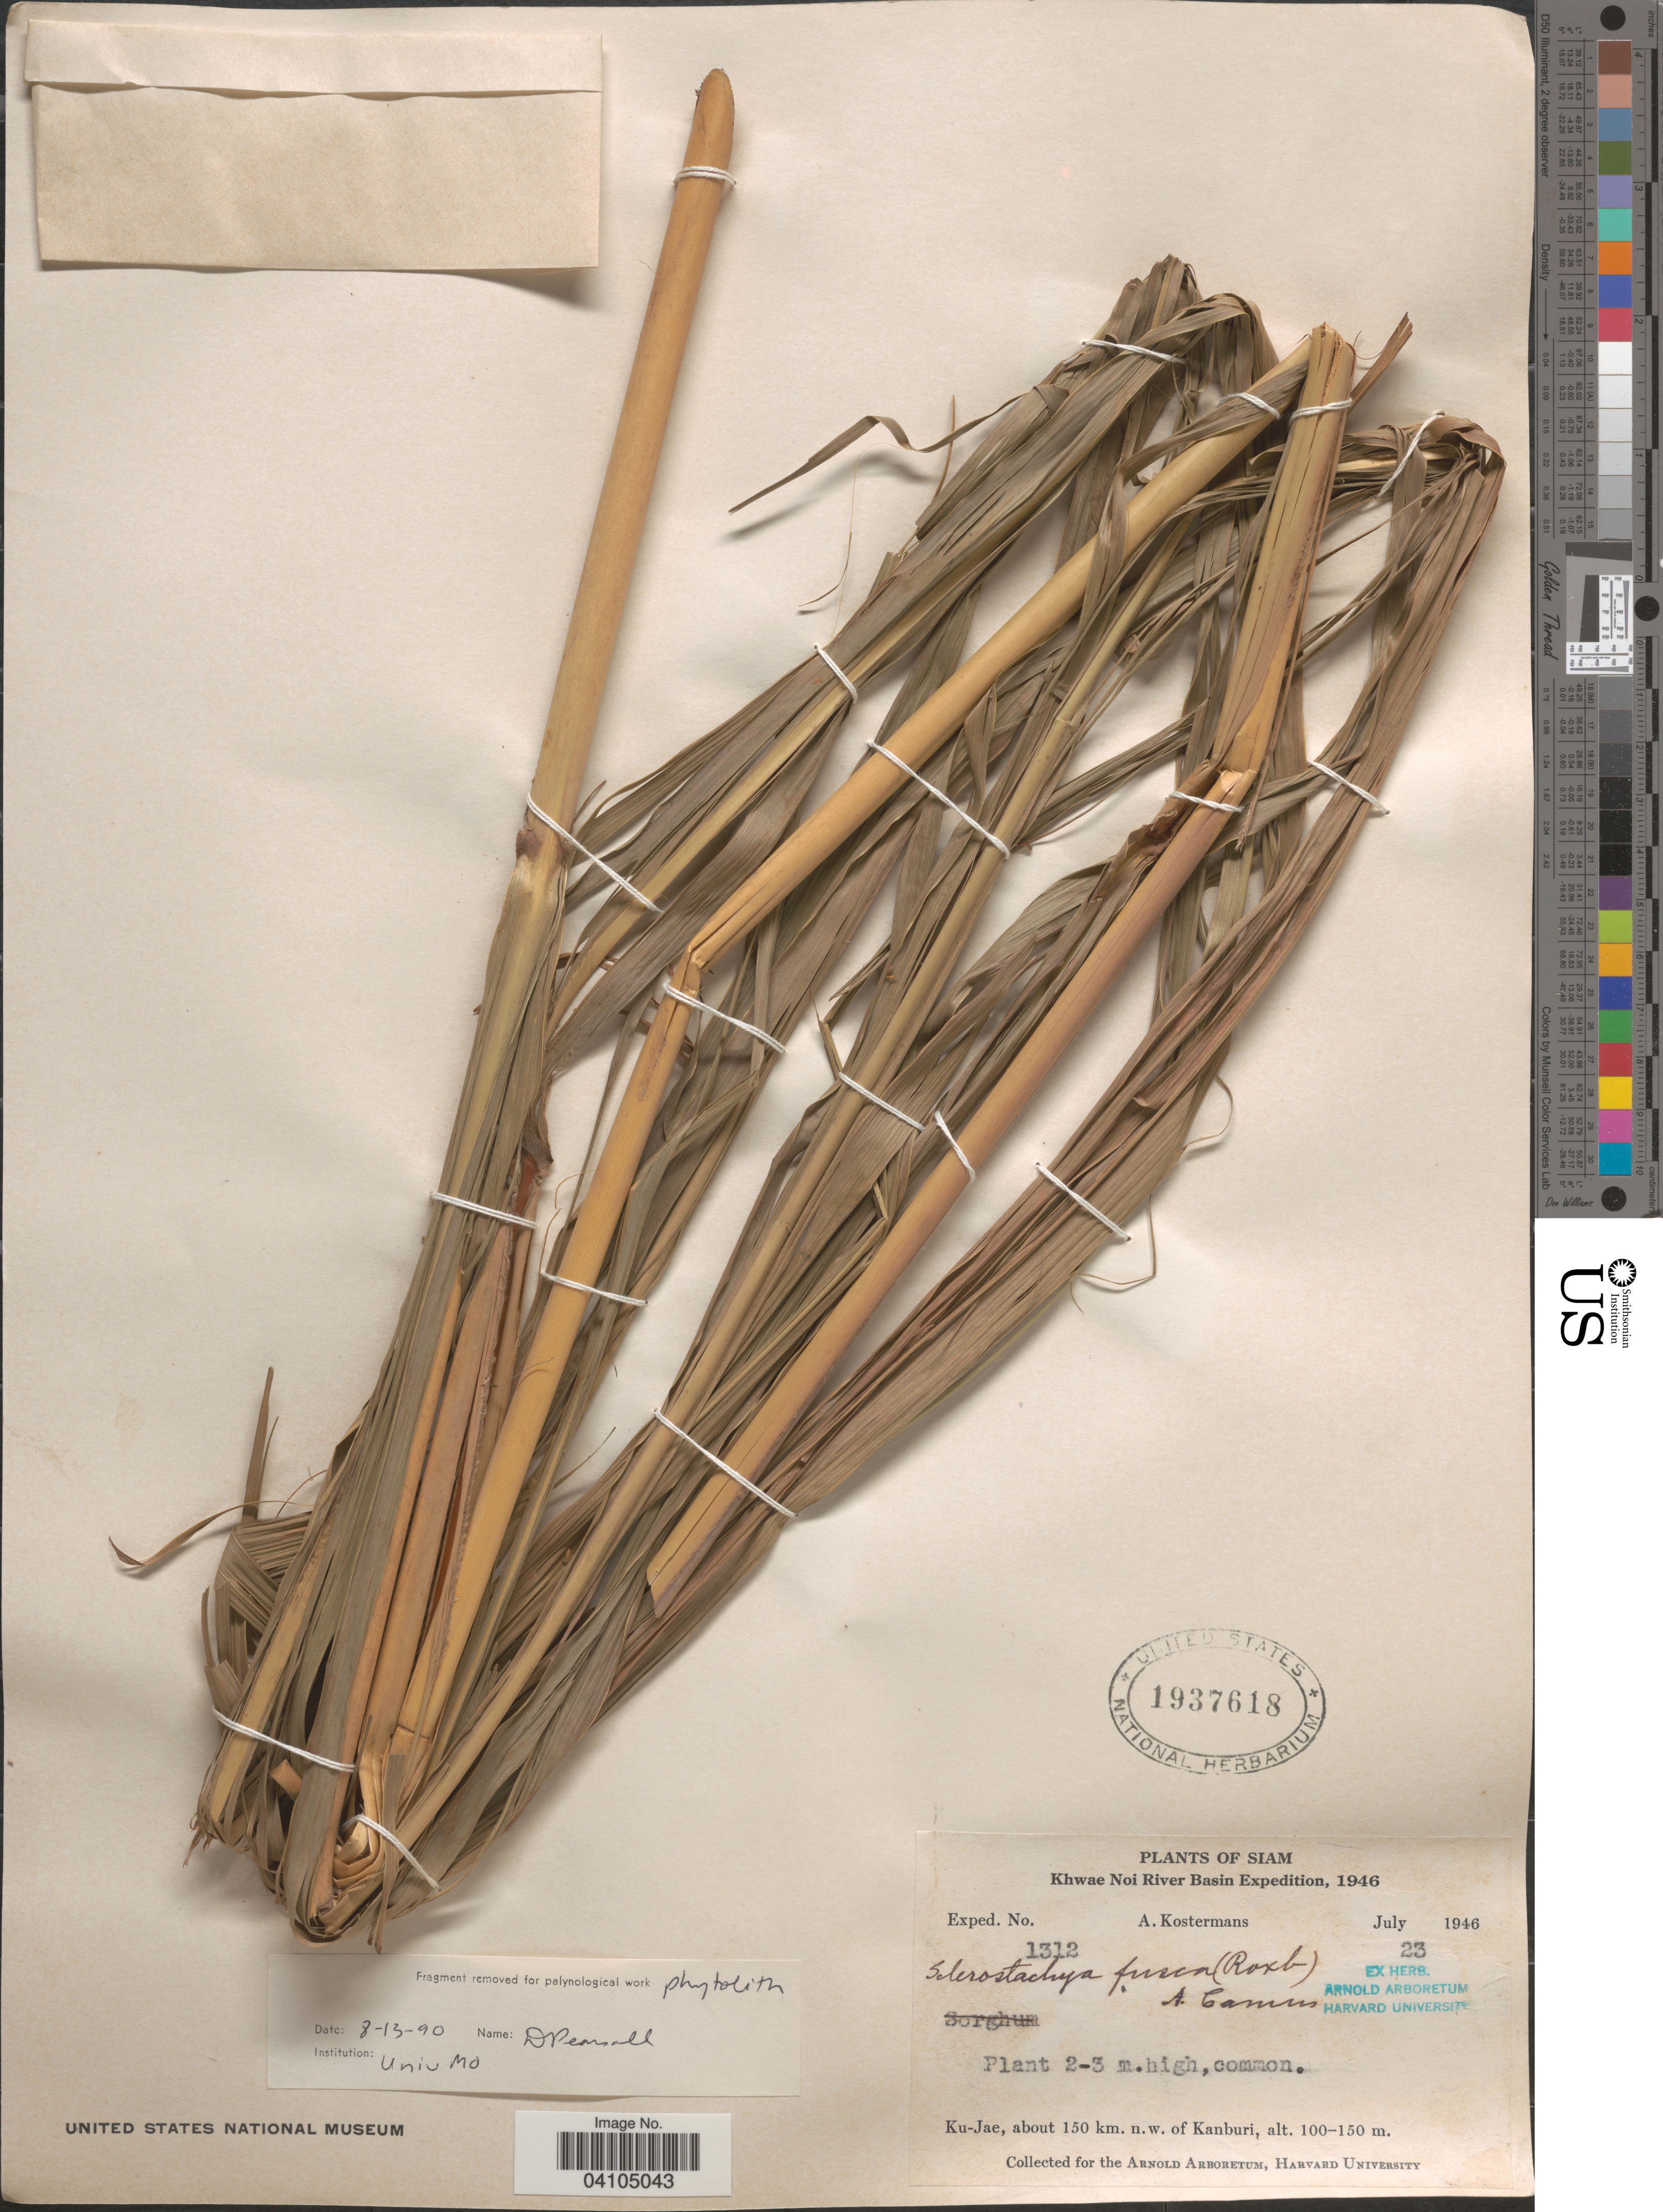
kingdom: Plantae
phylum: Tracheophyta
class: Liliopsida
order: Poales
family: Poaceae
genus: Sclerostachya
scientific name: Sclerostachya fusca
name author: A. Camus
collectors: A. J. G. Kostermans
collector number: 1312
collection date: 1946-07-23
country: Thailand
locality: Siam. Khwae Noi River Basin Expedition, 1946. Ku-Jae, about 150 km. n.w. of Kanburi.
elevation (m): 100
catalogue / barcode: US 1937618